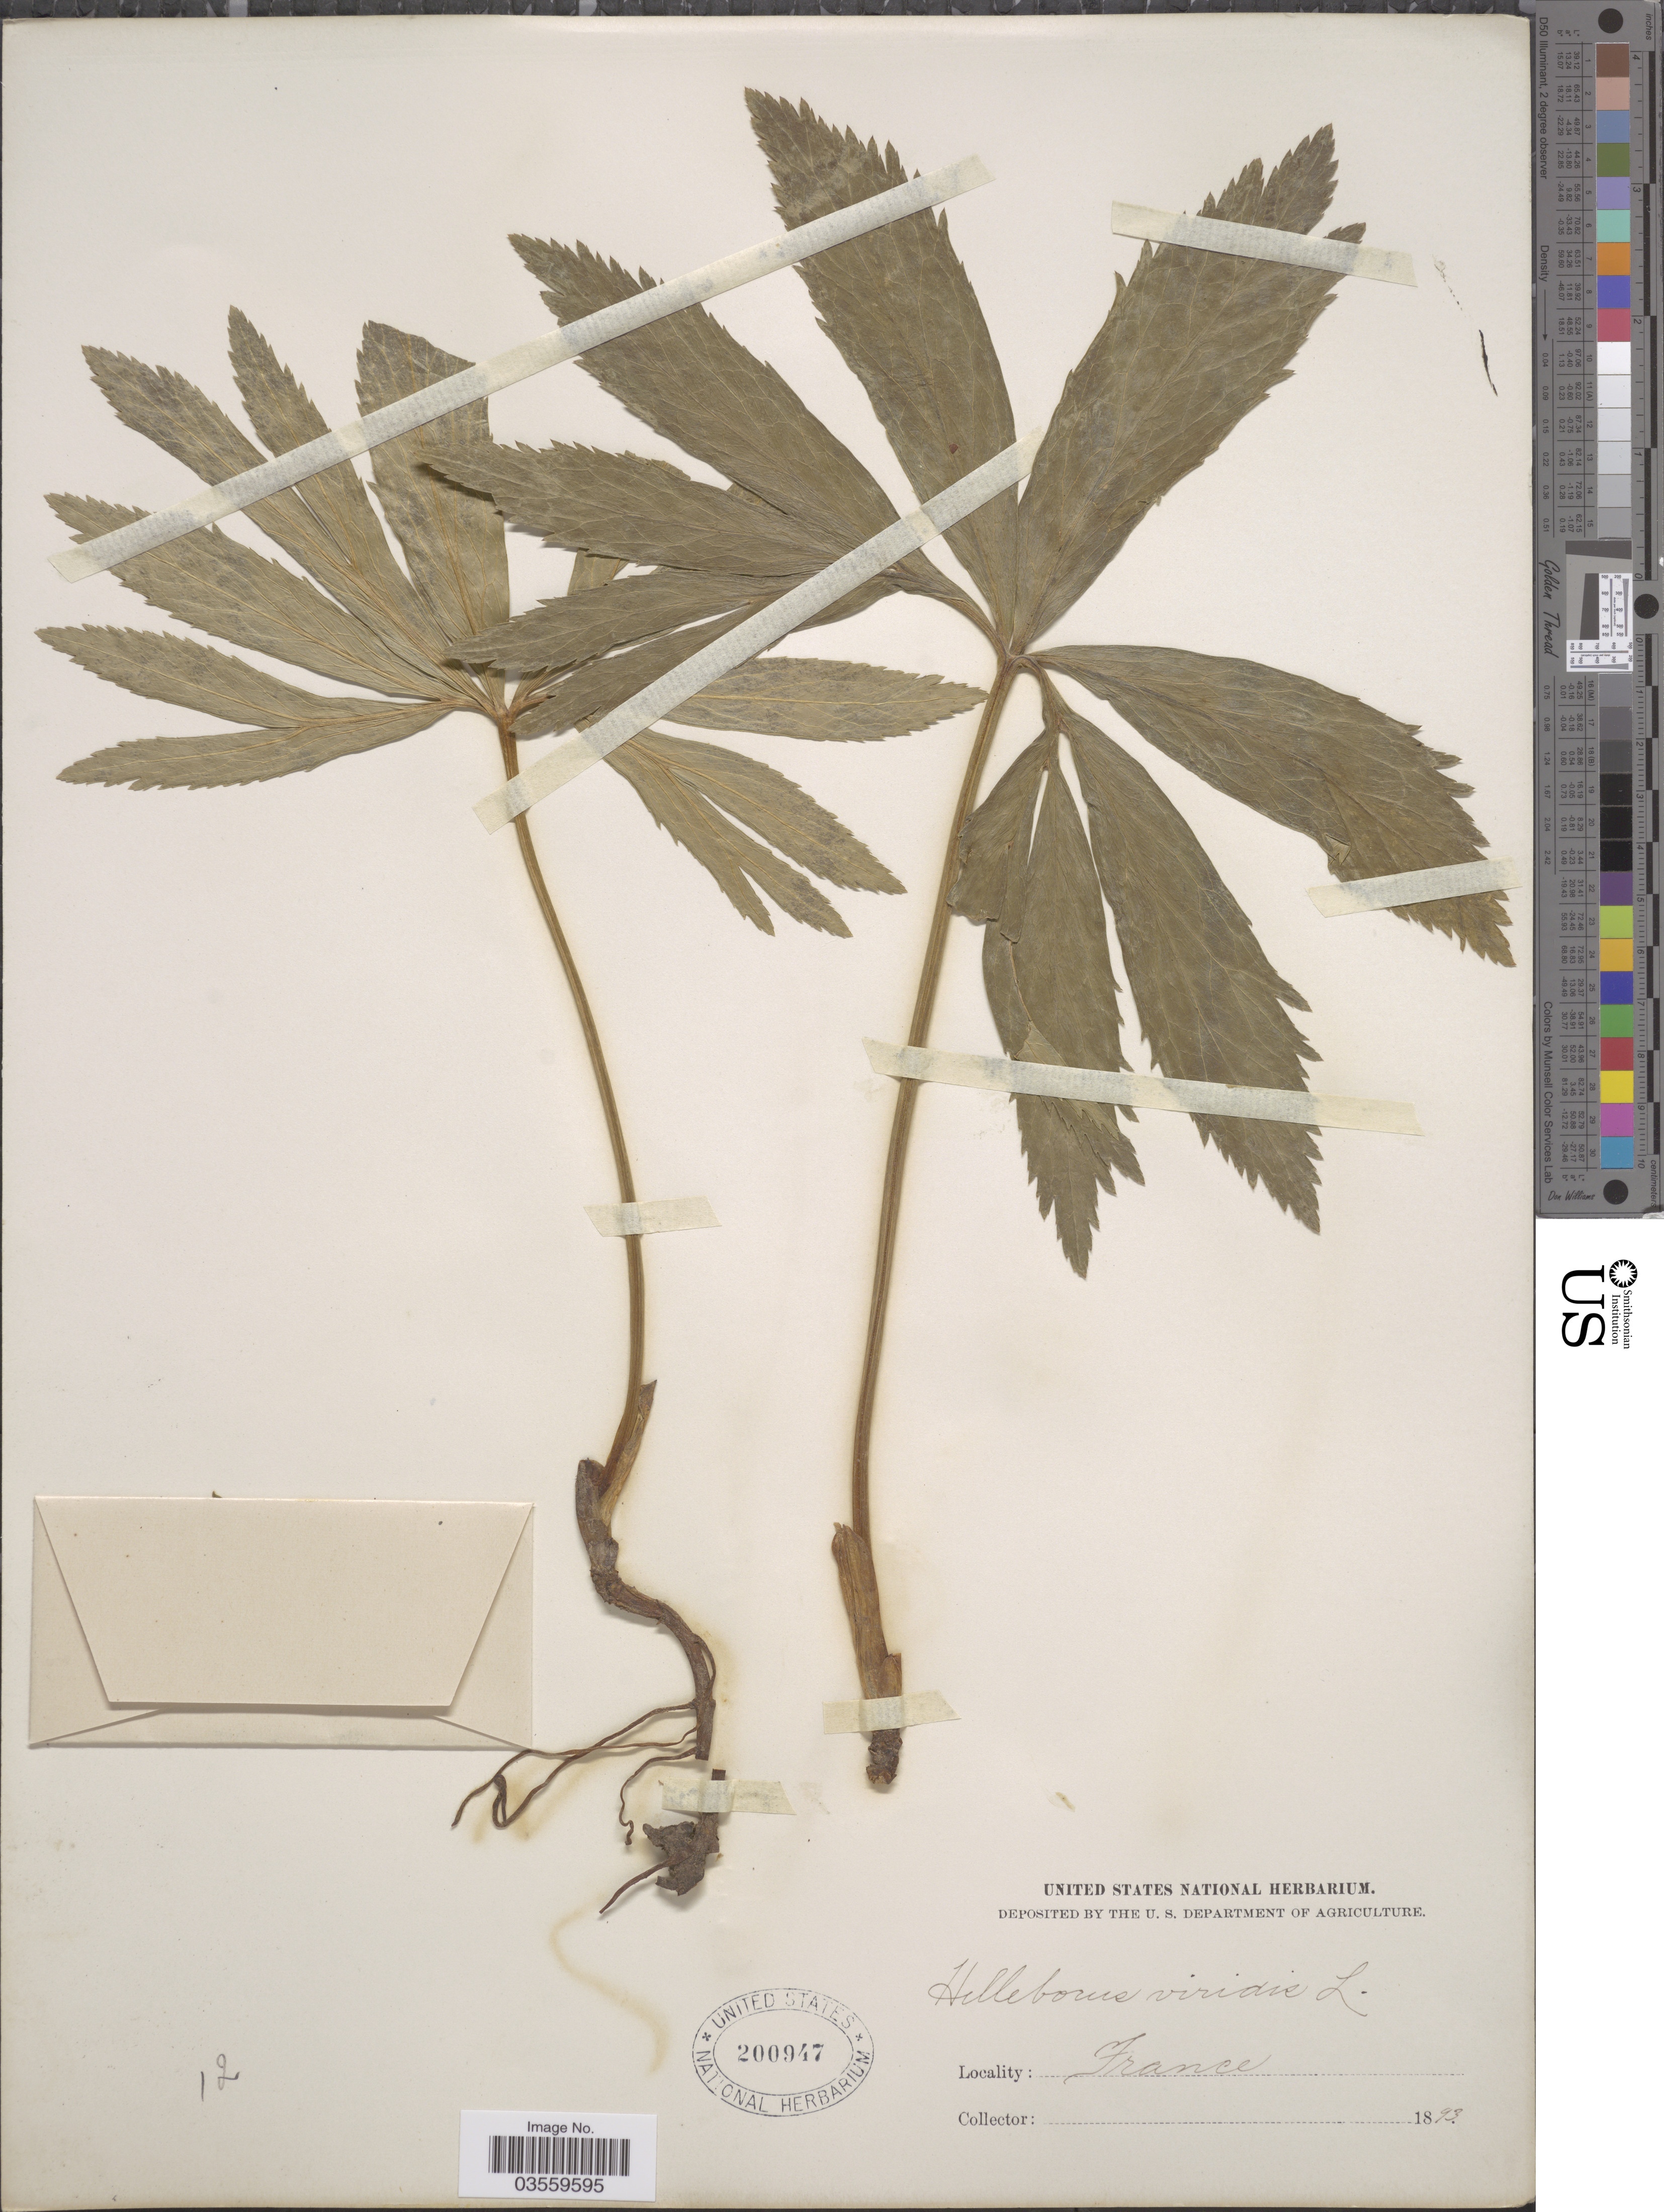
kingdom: Plantae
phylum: Tracheophyta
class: Magnoliopsida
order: Ranunculales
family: Ranunculaceae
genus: Helleborus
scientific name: Helleborus viridis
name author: L.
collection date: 1893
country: France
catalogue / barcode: US 200947